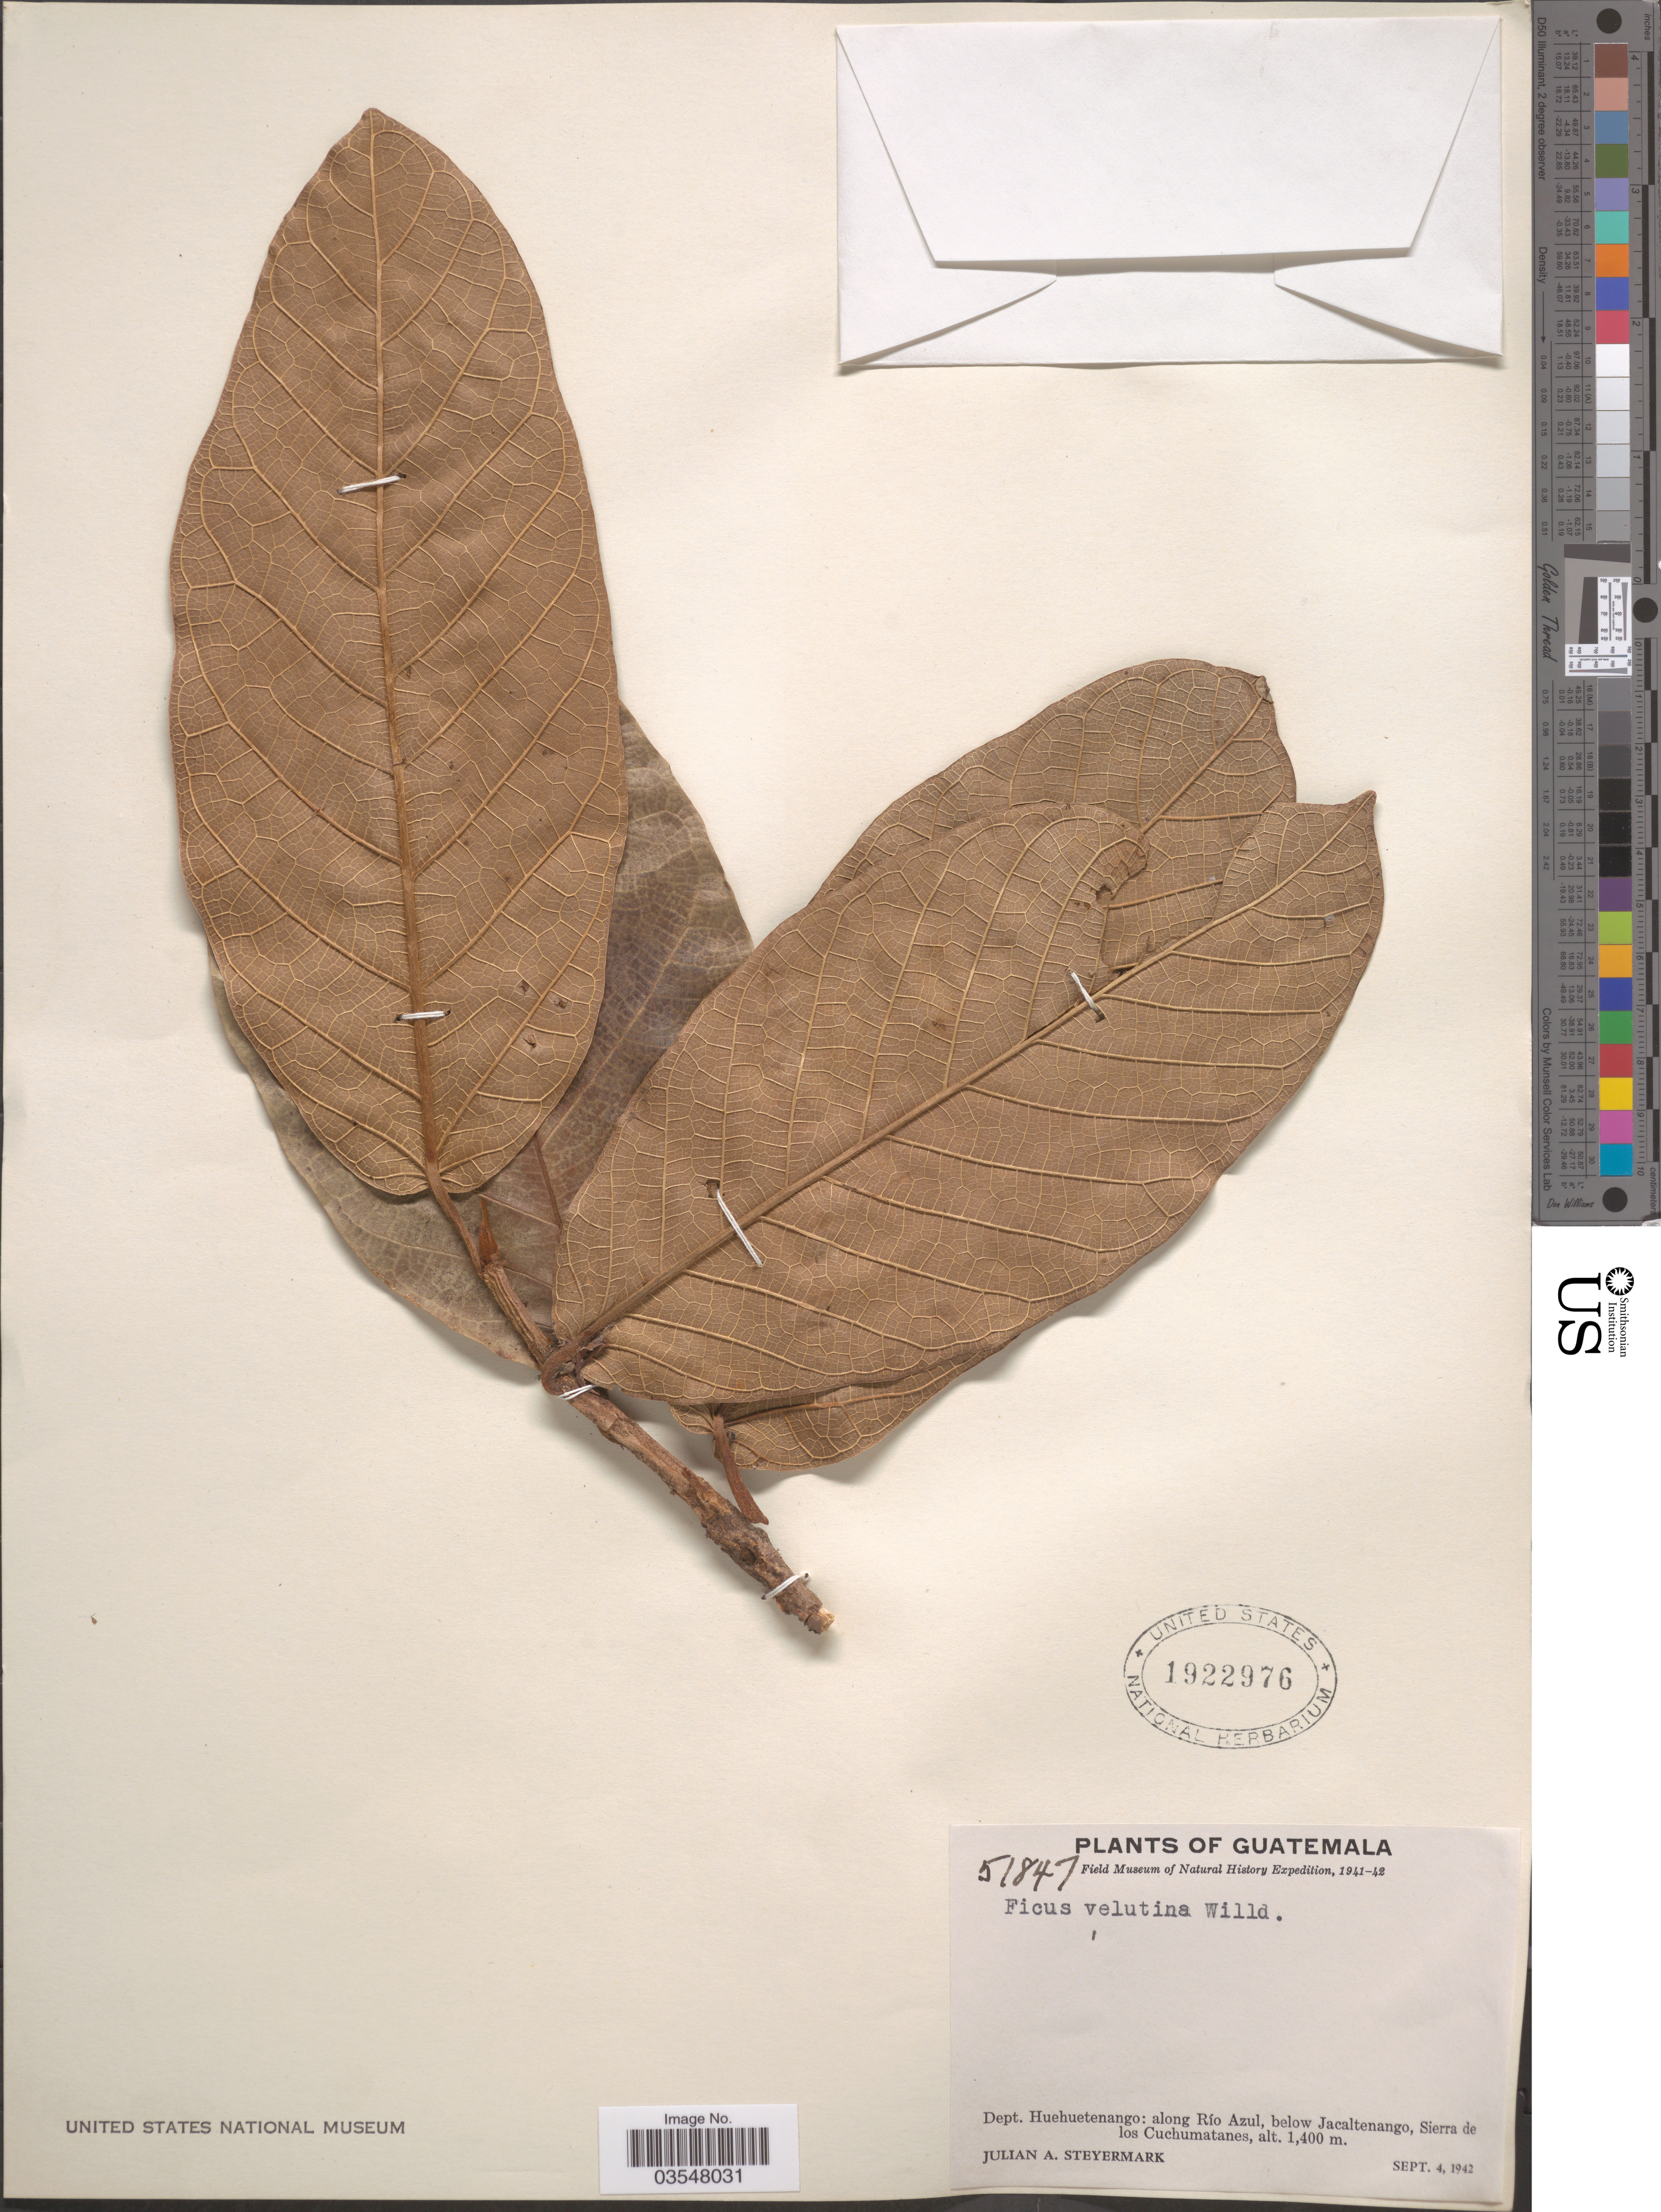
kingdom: Plantae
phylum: Tracheophyta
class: Magnoliopsida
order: Rosales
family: Moraceae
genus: Ficus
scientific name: Ficus velutina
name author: Humb. & Bonpl. ex Willd.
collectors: J. Steyermark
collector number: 51847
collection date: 1942-09-04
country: Guatemala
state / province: Huehuetenango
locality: Dept. Huehuetenango: along Río Azul, below Jacaltenango, Sierra de los Cuchumatanes.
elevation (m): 1400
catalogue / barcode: US 1922976